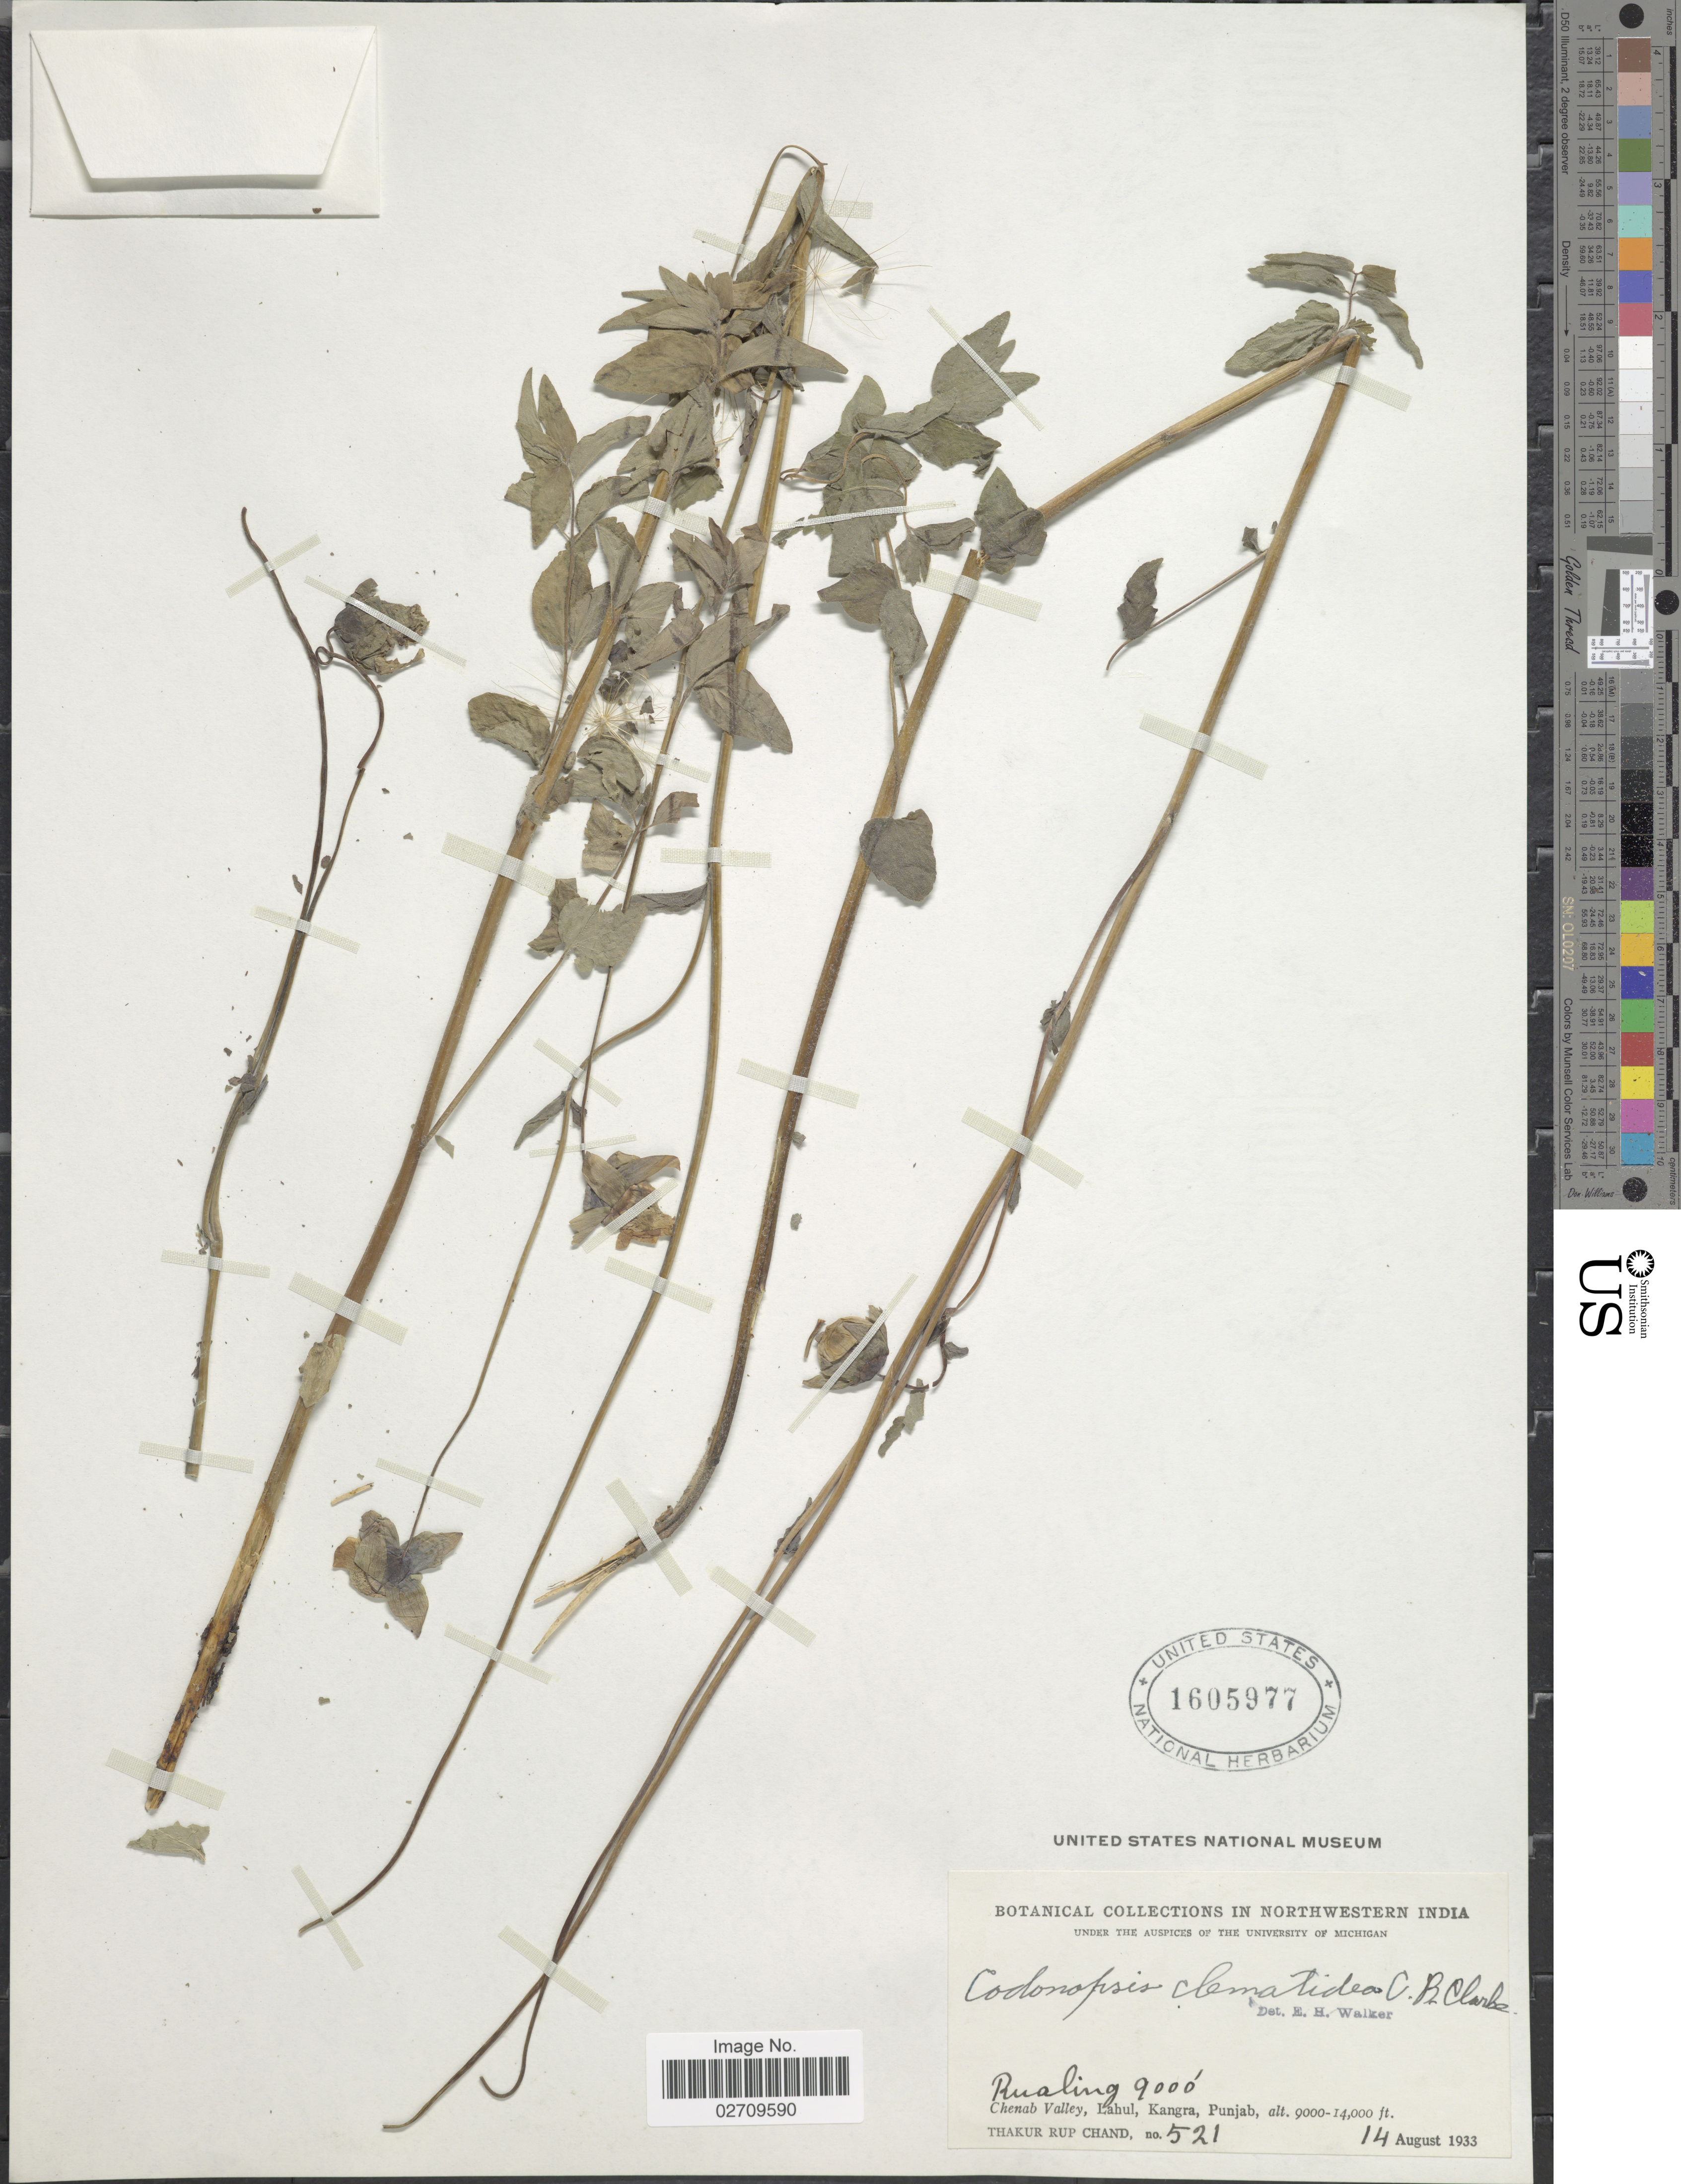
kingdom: Plantae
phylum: Tracheophyta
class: Magnoliopsida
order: Asterales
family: Campanulaceae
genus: Codonopsis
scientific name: Codonopsis clematidea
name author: (Schrenk) C.B. Clarke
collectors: T. R. Chand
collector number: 521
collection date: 1933-08-14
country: India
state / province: Punjab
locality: Northwestern India, Rualing, Chenab Valley, Lahul, Kangra, Punjab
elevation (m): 2743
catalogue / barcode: US 1605977